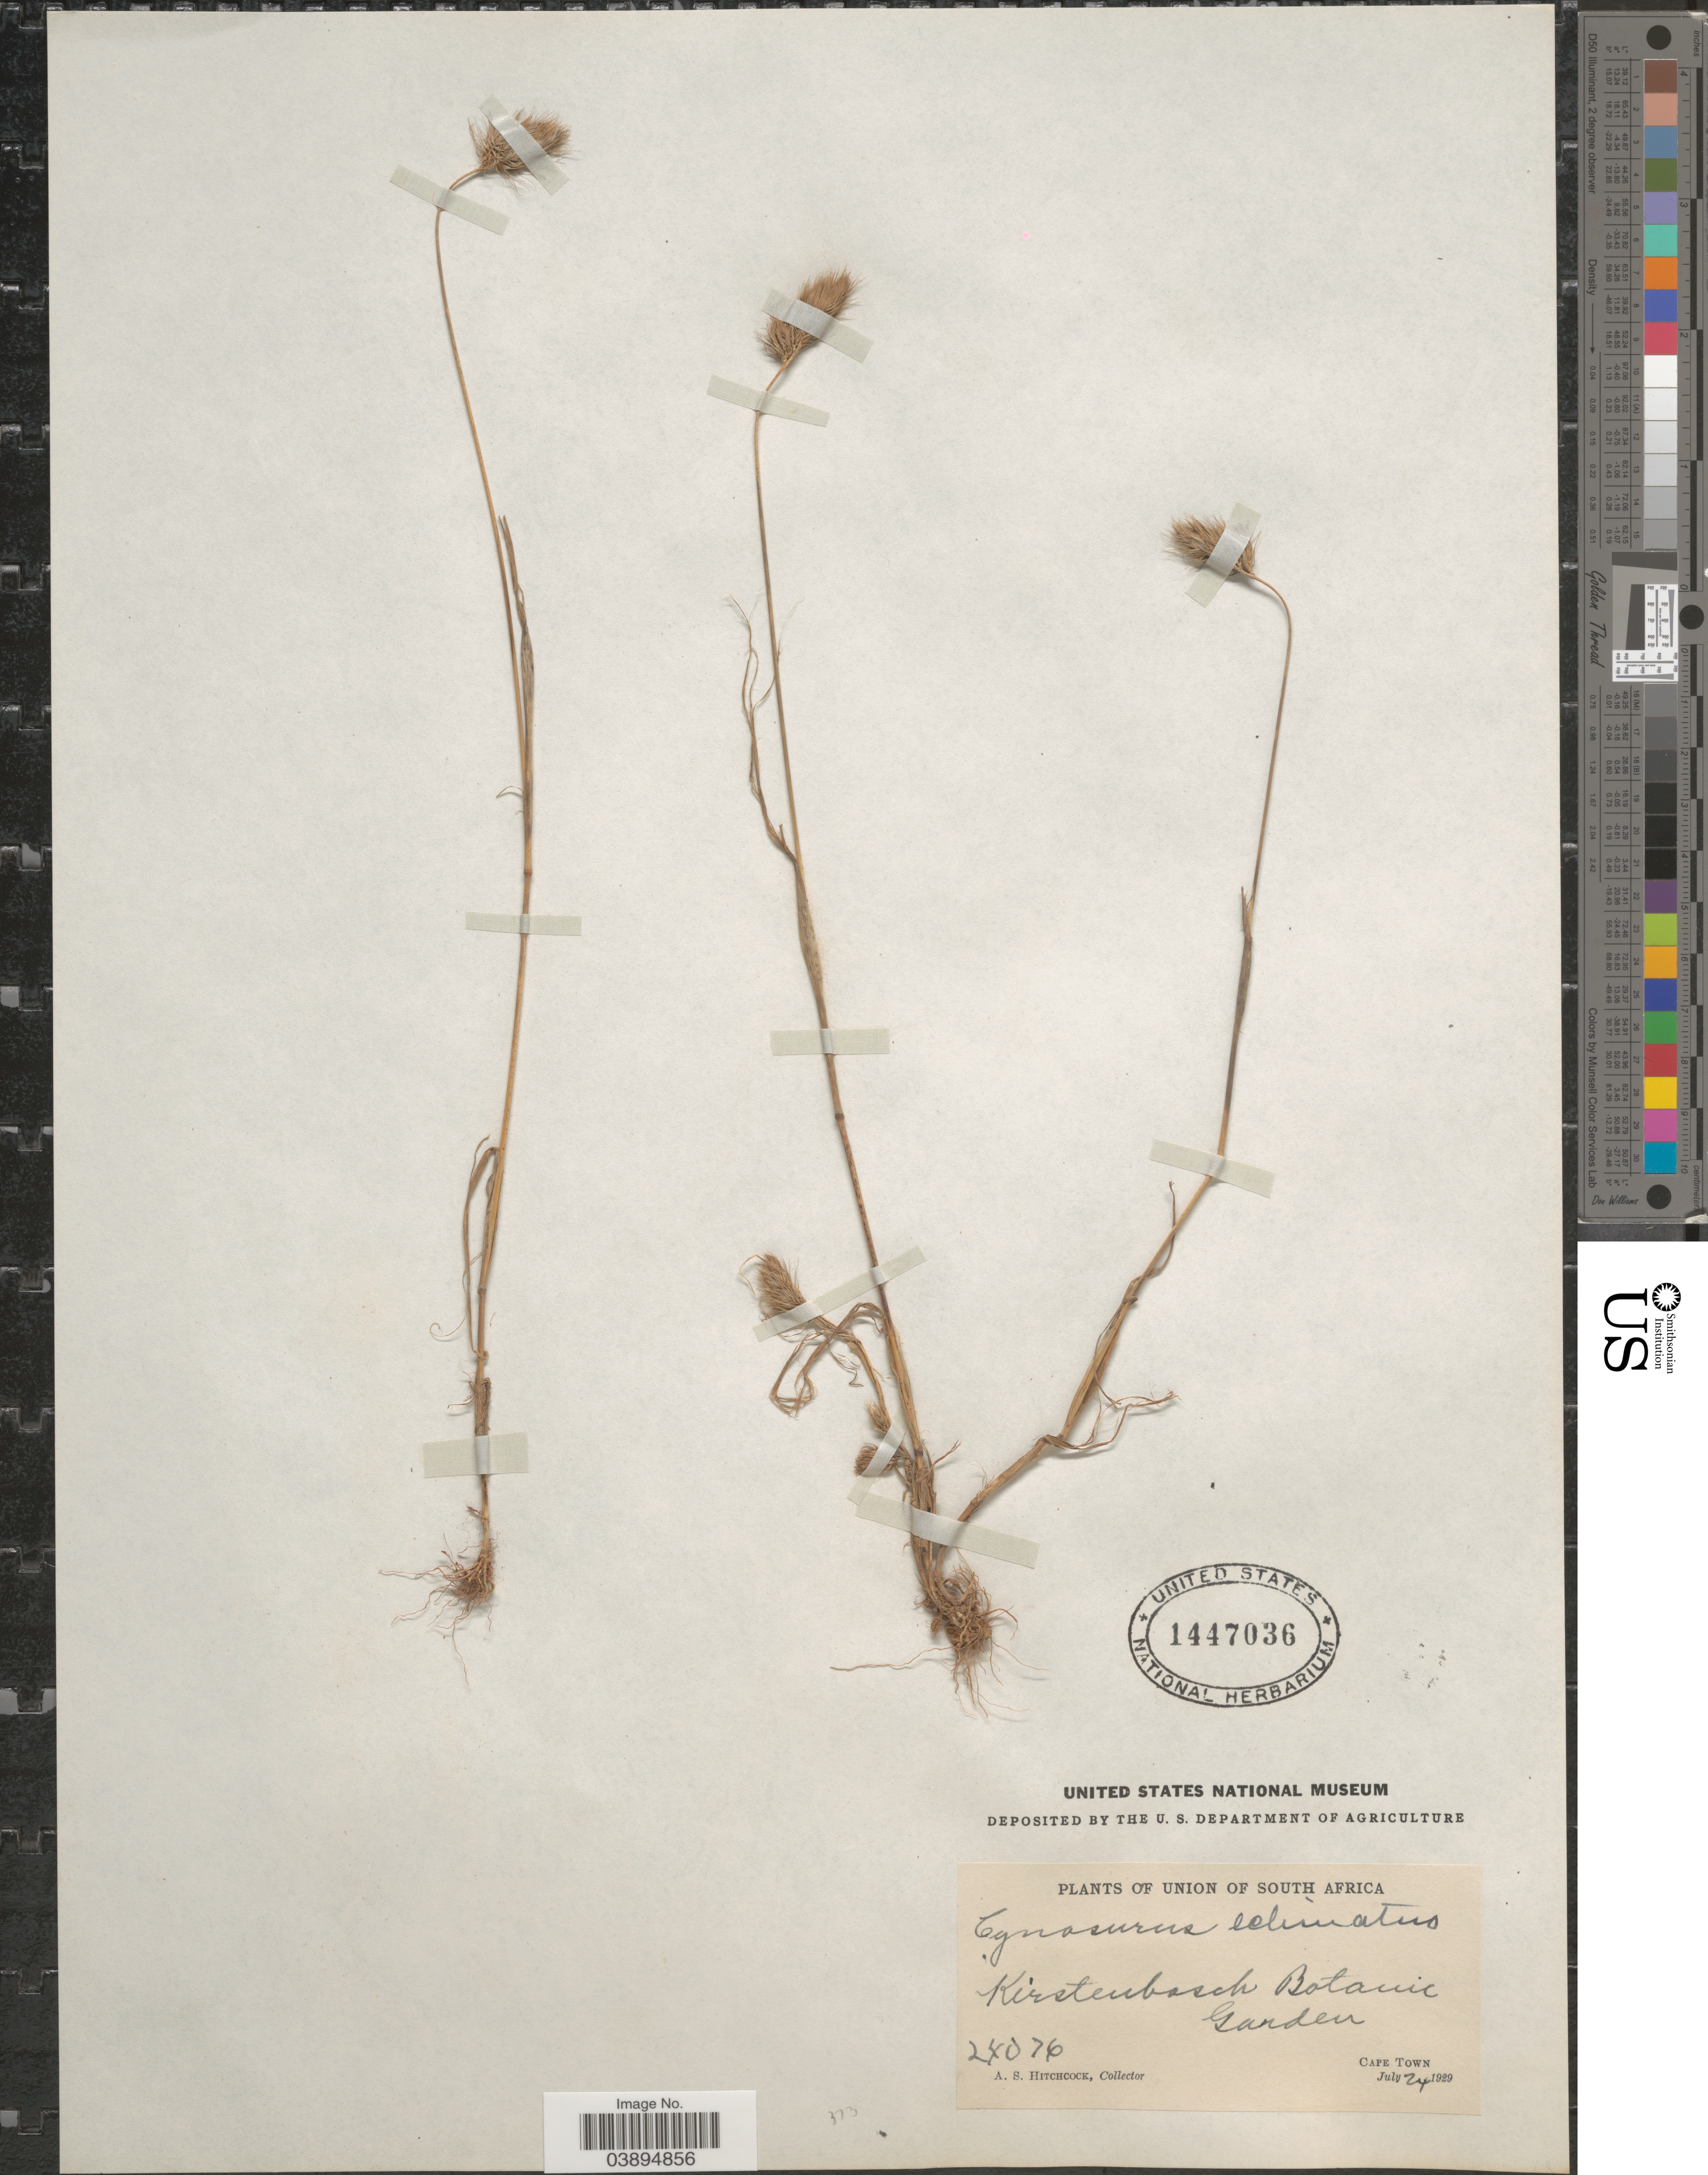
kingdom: Plantae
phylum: Tracheophyta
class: Liliopsida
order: Poales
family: Poaceae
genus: Cynosurus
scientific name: Cynosurus echinatus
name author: L.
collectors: A. S. Hitchcock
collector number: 24076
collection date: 1929-07-24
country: South Africa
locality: Union of South Africa. Kirstenbosch Botanic Garden. Cape Town.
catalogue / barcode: US 1447036